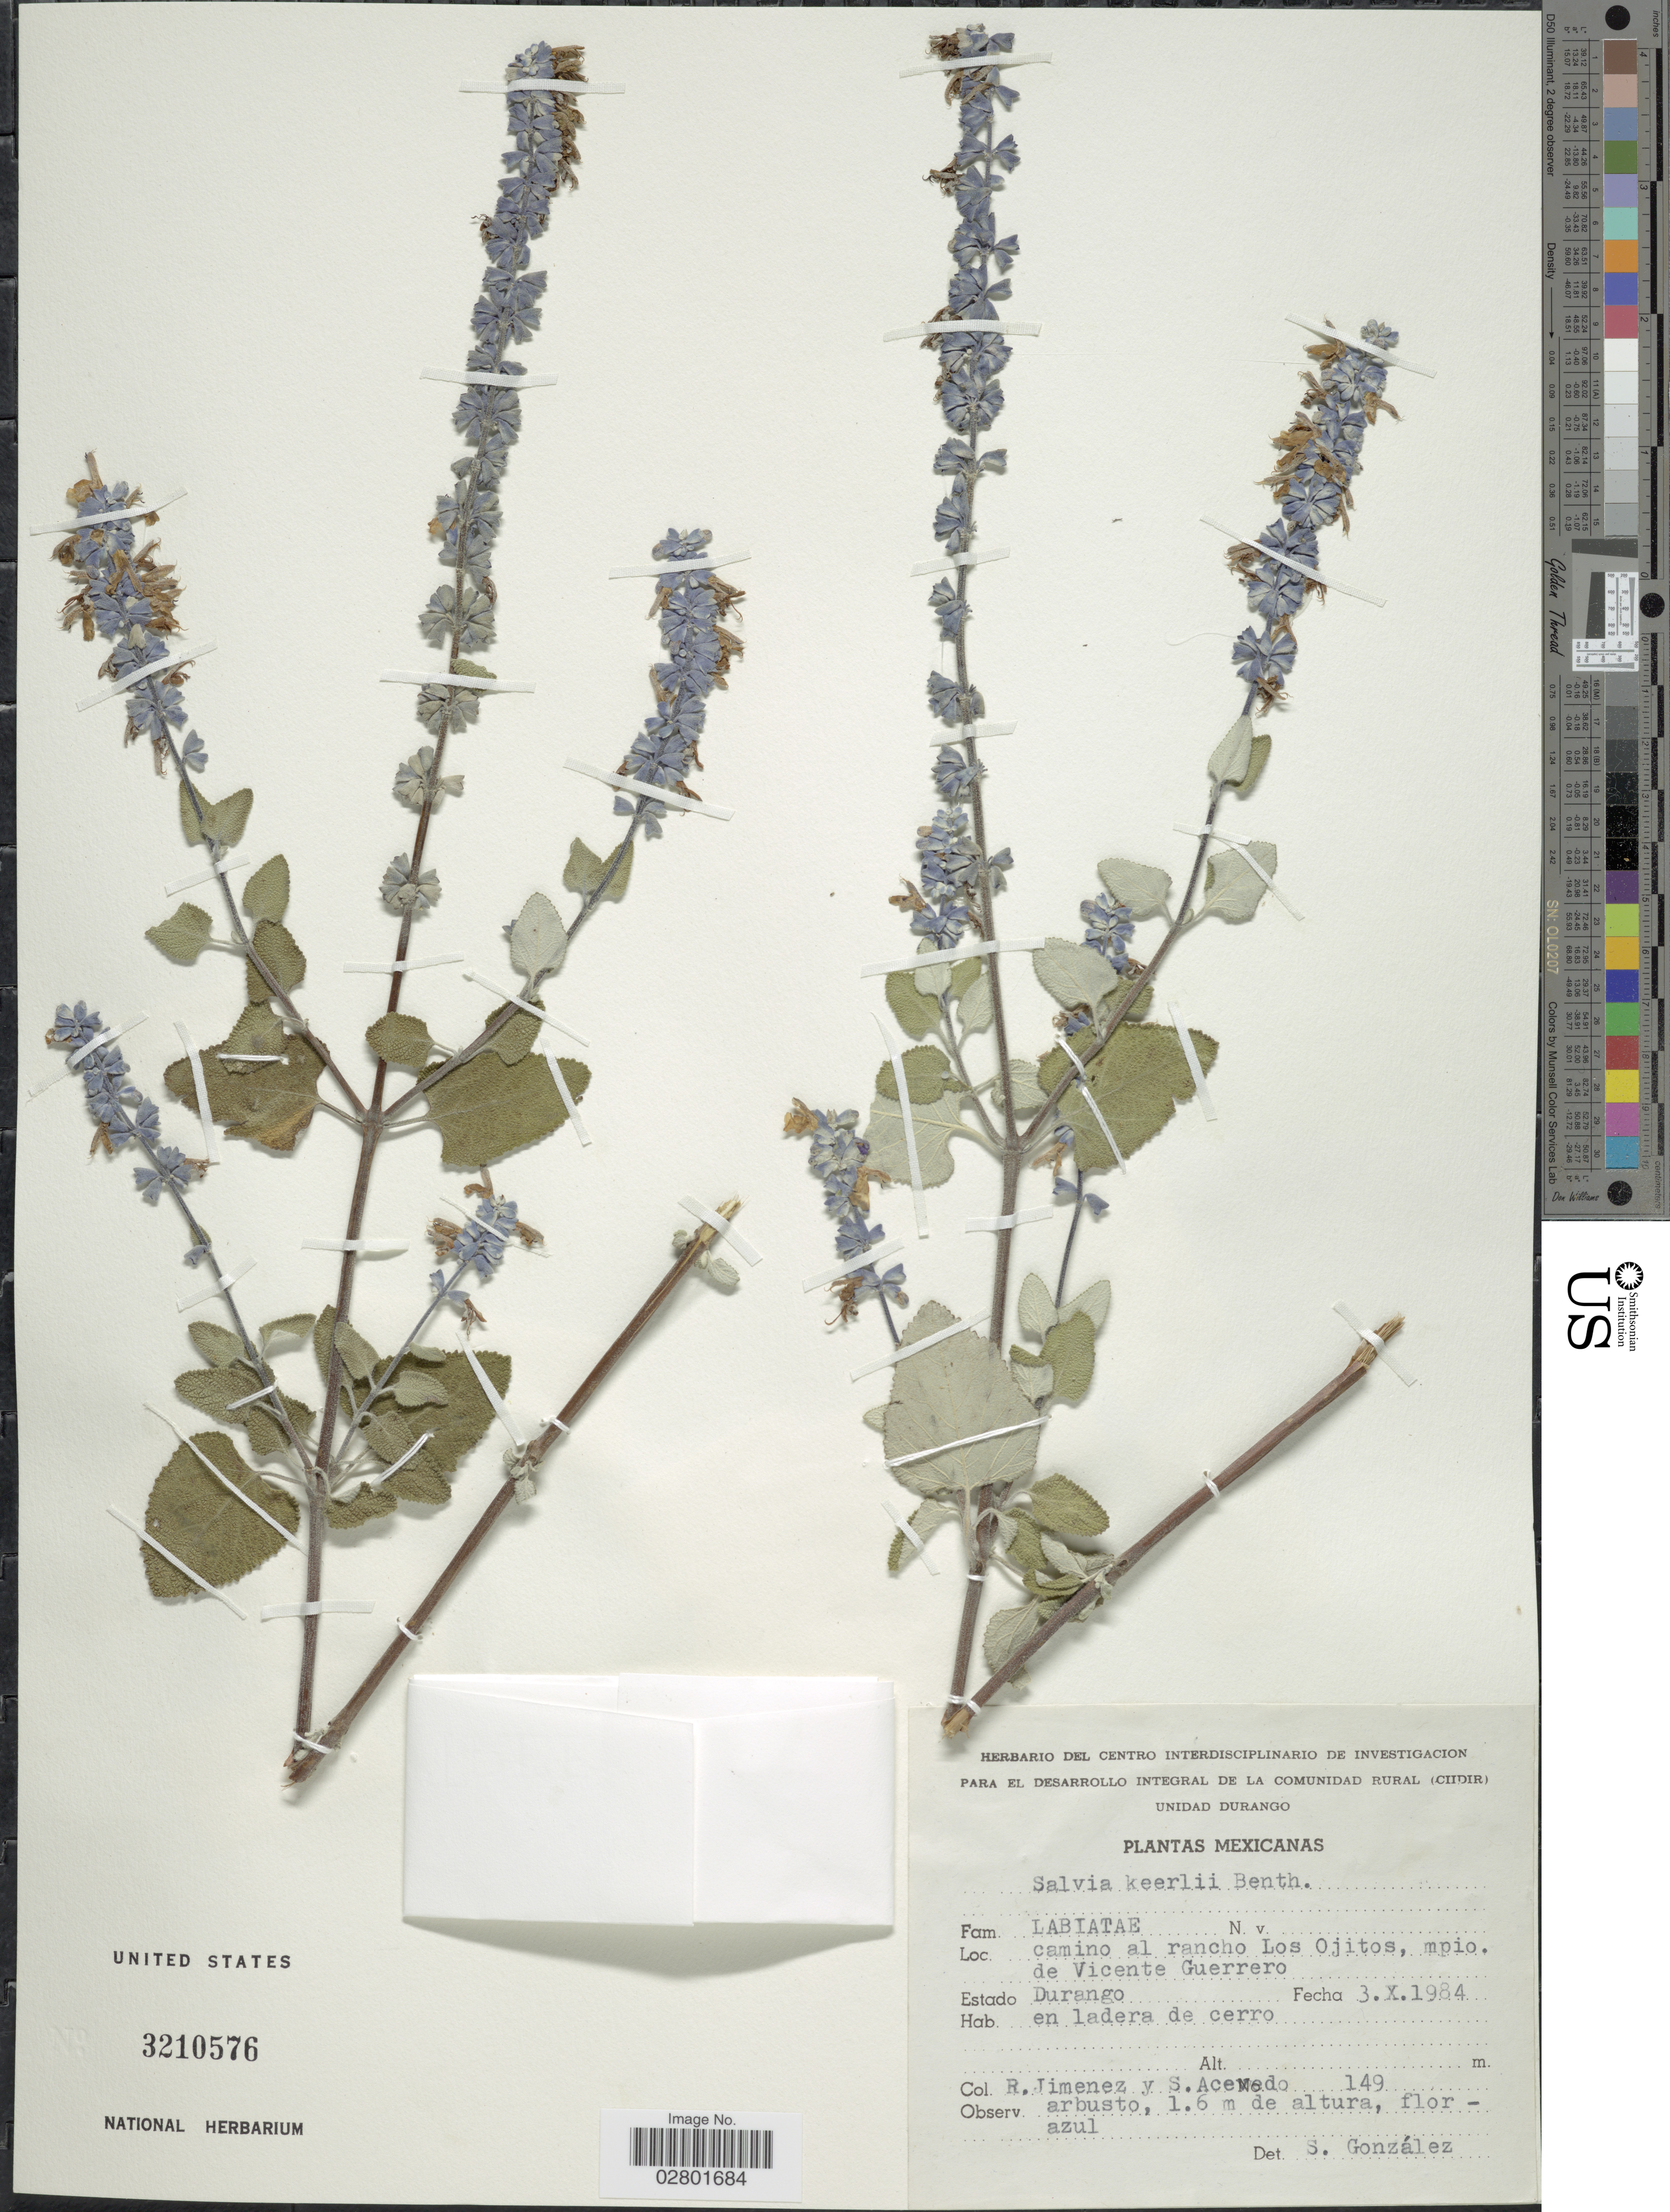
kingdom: Plantae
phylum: Tracheophyta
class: Magnoliopsida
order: Lamiales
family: Lamiaceae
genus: Salvia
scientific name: Salvia keerlii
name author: Benth.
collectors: R. Jimenez & S. Acevedo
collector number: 149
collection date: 1984-10-03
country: Mexico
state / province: Durango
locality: Camino al rancho Los Ojitos, mpio. de Vicente Guerrero.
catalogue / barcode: US 3210576